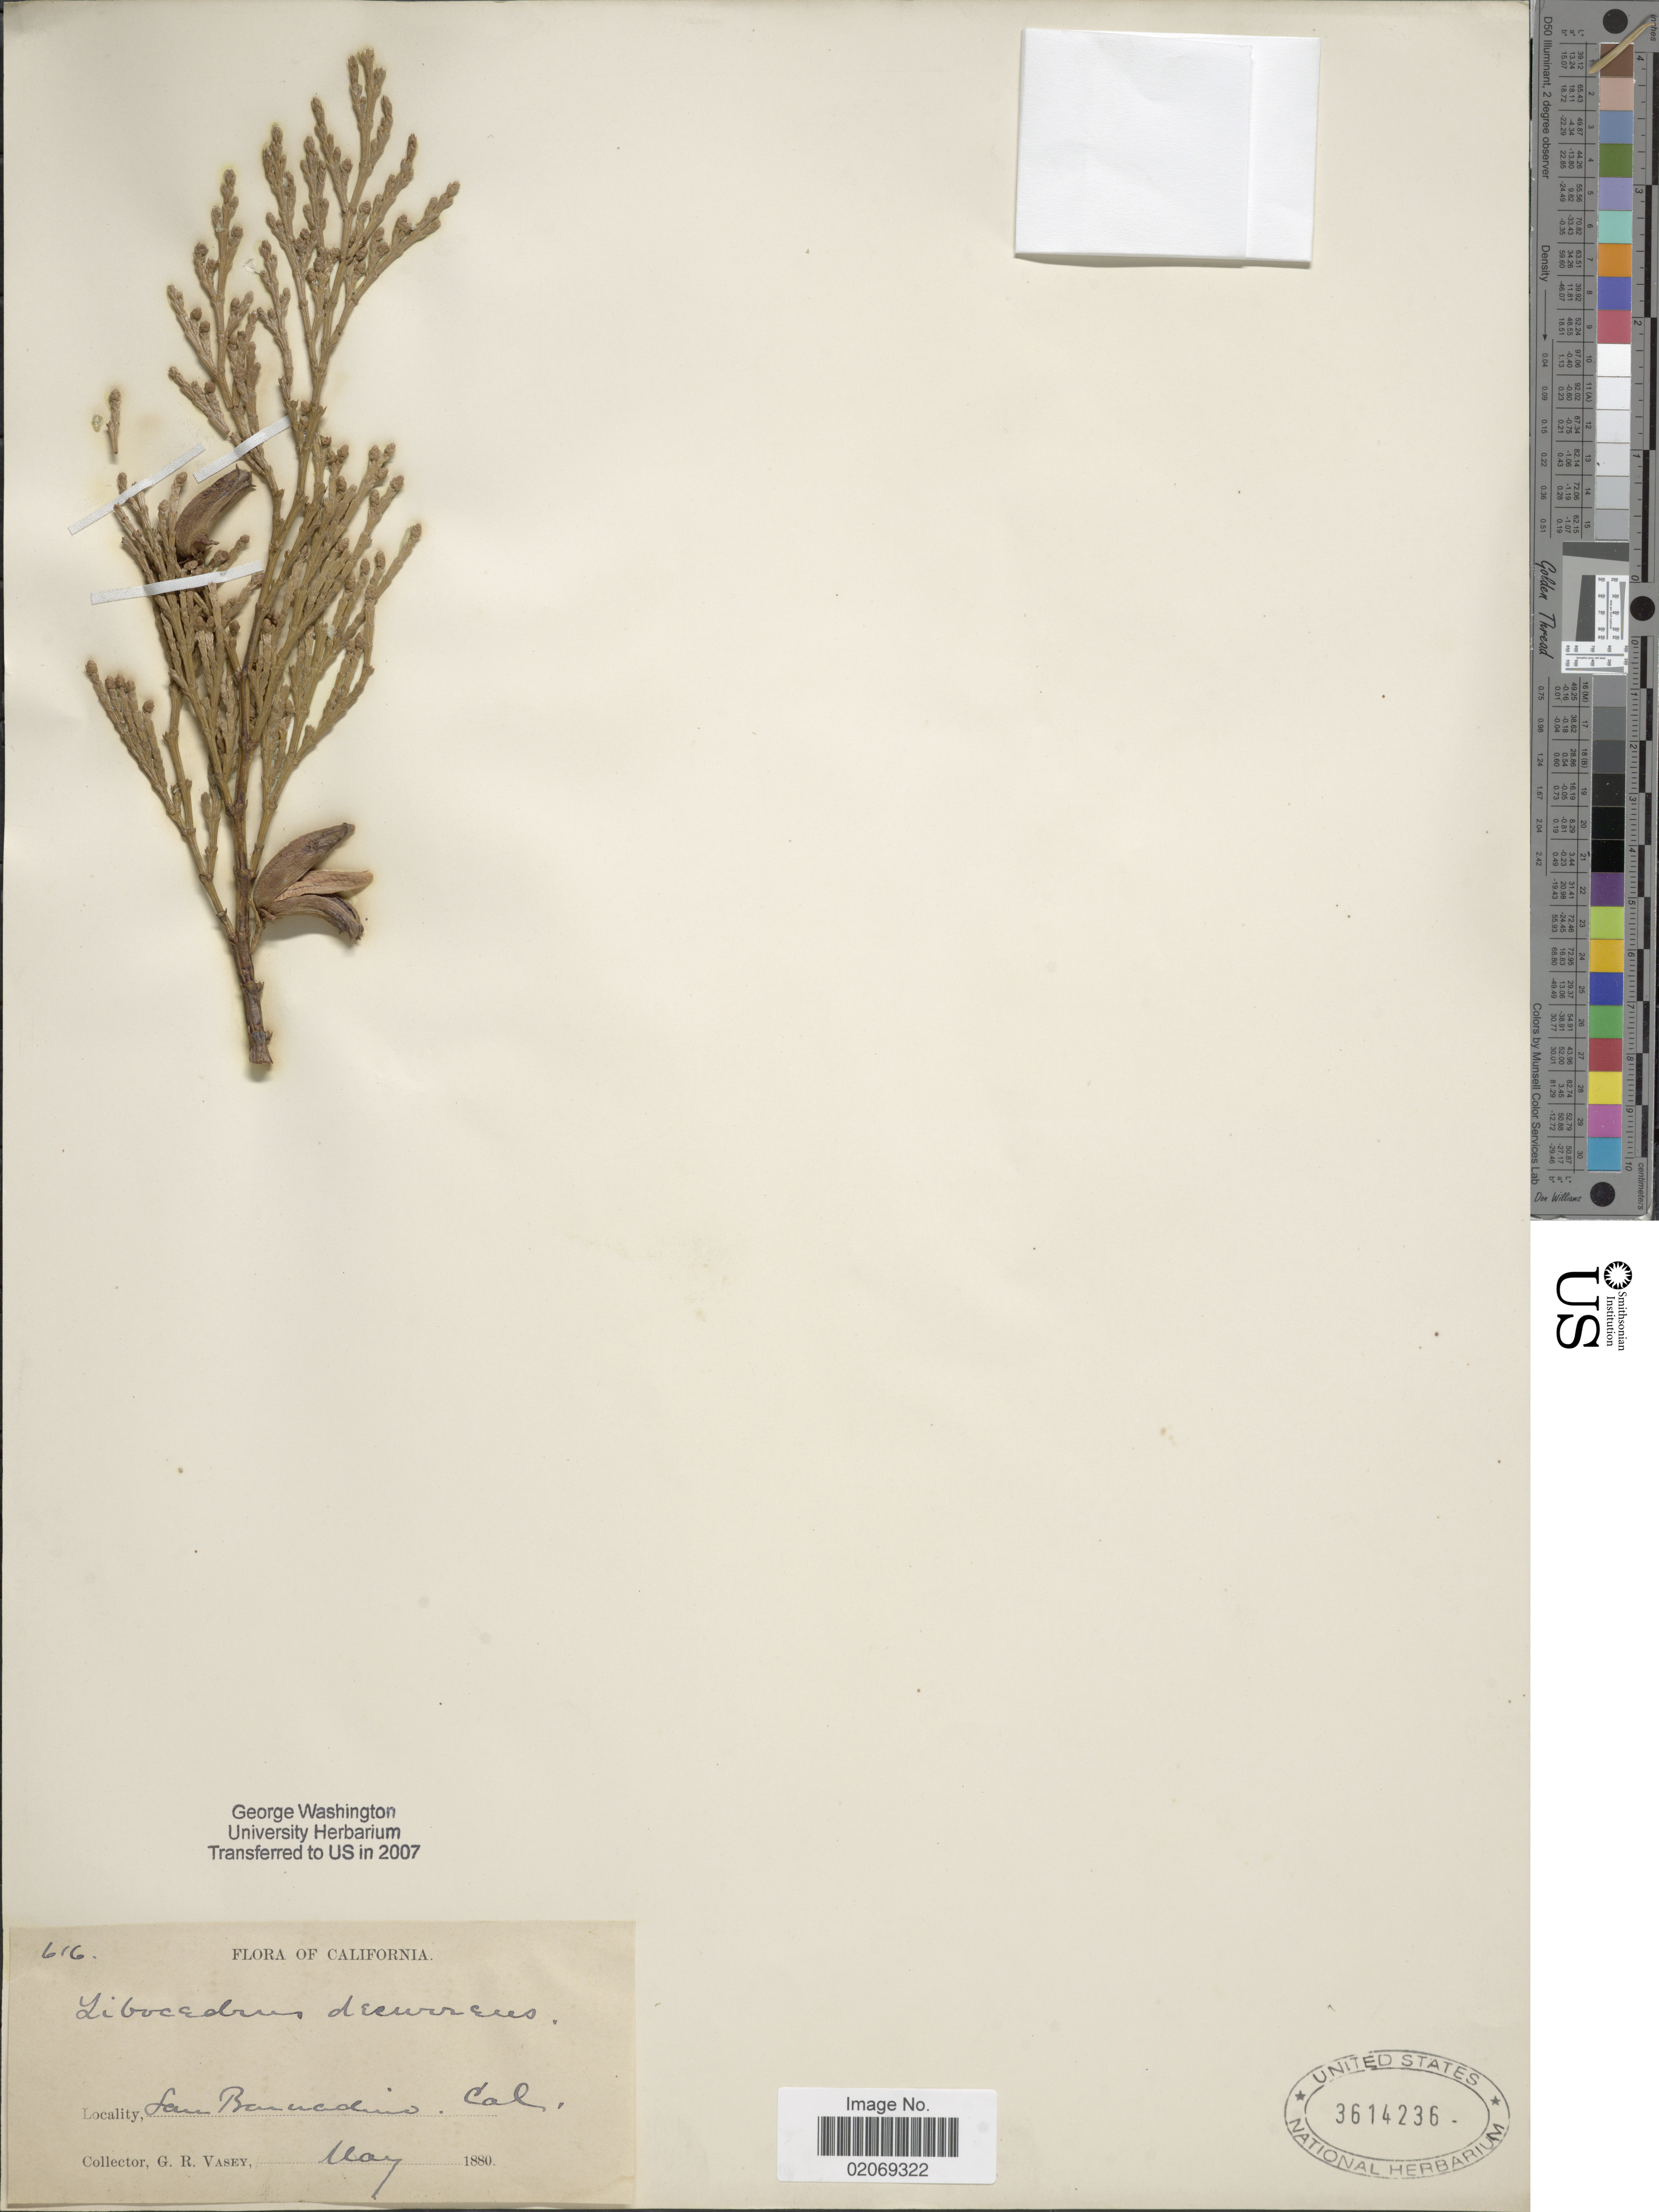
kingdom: Plantae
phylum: Tracheophyta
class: Pinopsida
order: Pinales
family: Cupressaceae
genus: Libocedrus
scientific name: Libocedrus decurrens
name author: Torr.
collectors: G. R. Vasey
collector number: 616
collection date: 1880-05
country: United States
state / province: California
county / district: San Bernardino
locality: San Bernardino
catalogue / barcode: US 3614236